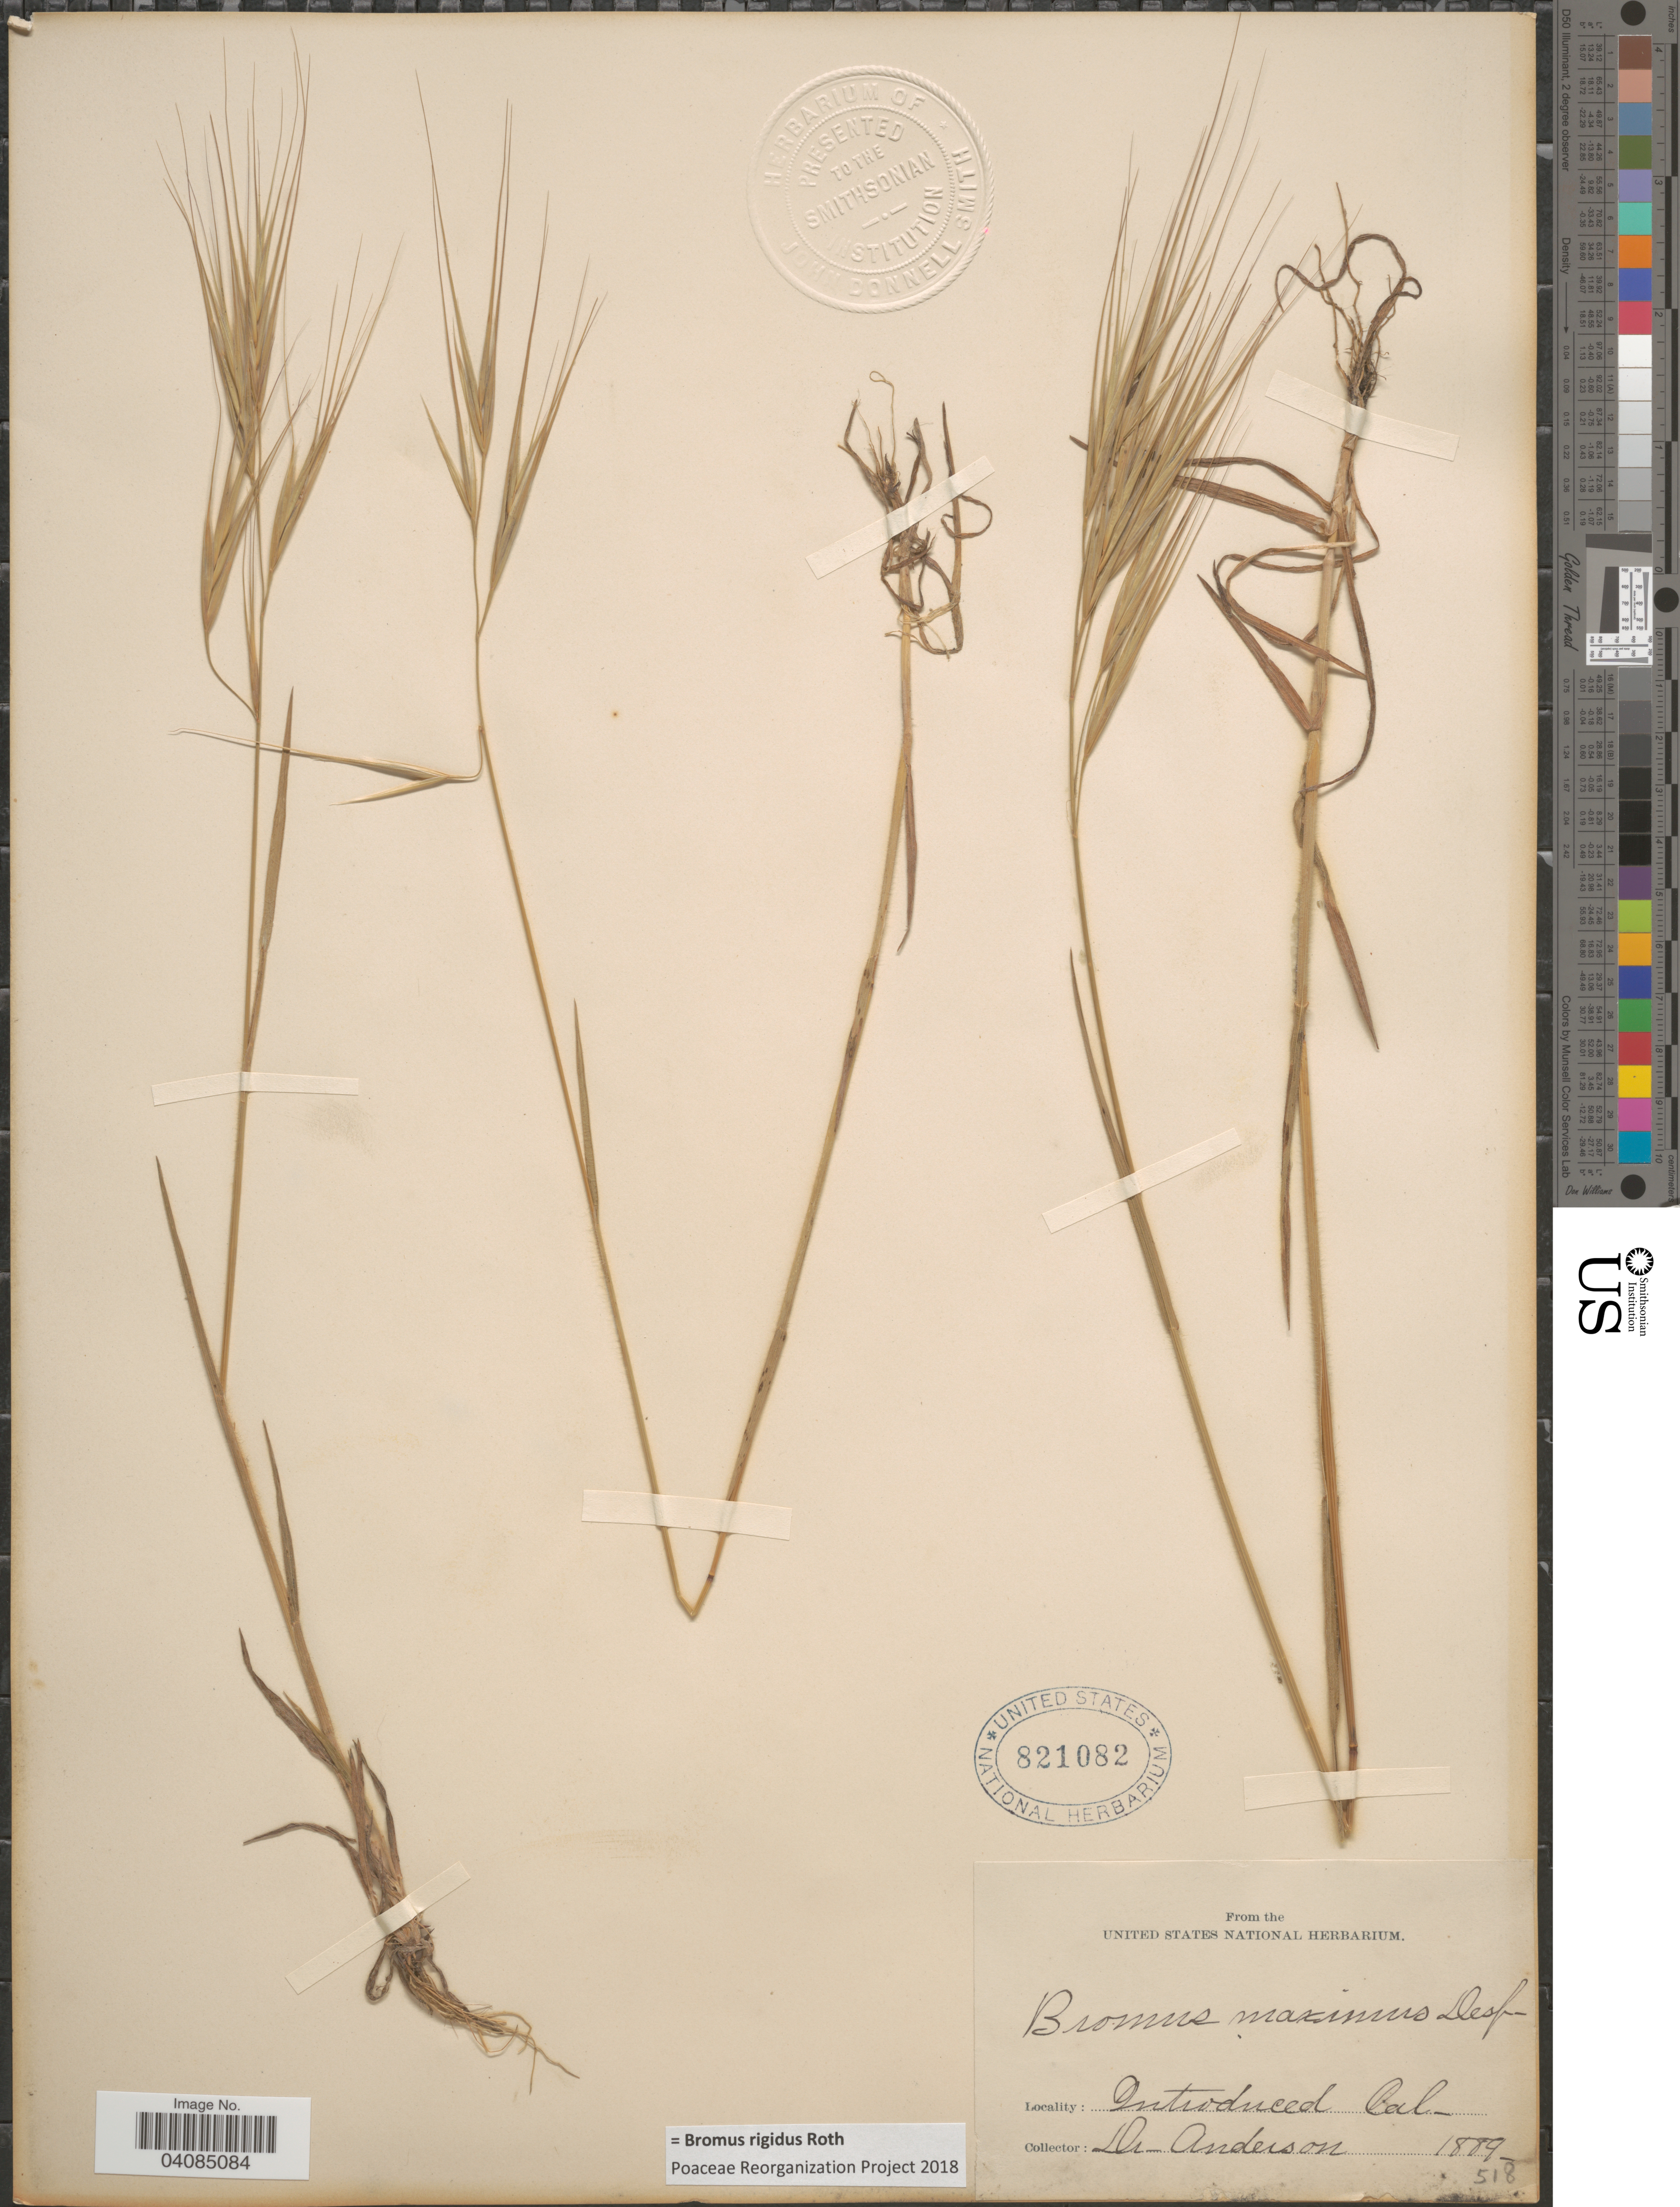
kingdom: Plantae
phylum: Tracheophyta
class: Liliopsida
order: Poales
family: Poaceae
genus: Bromus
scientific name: Bromus rigidus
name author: Roth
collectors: -. Anderson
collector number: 518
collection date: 1889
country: United States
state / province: California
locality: Introduced.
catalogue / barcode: US 821082